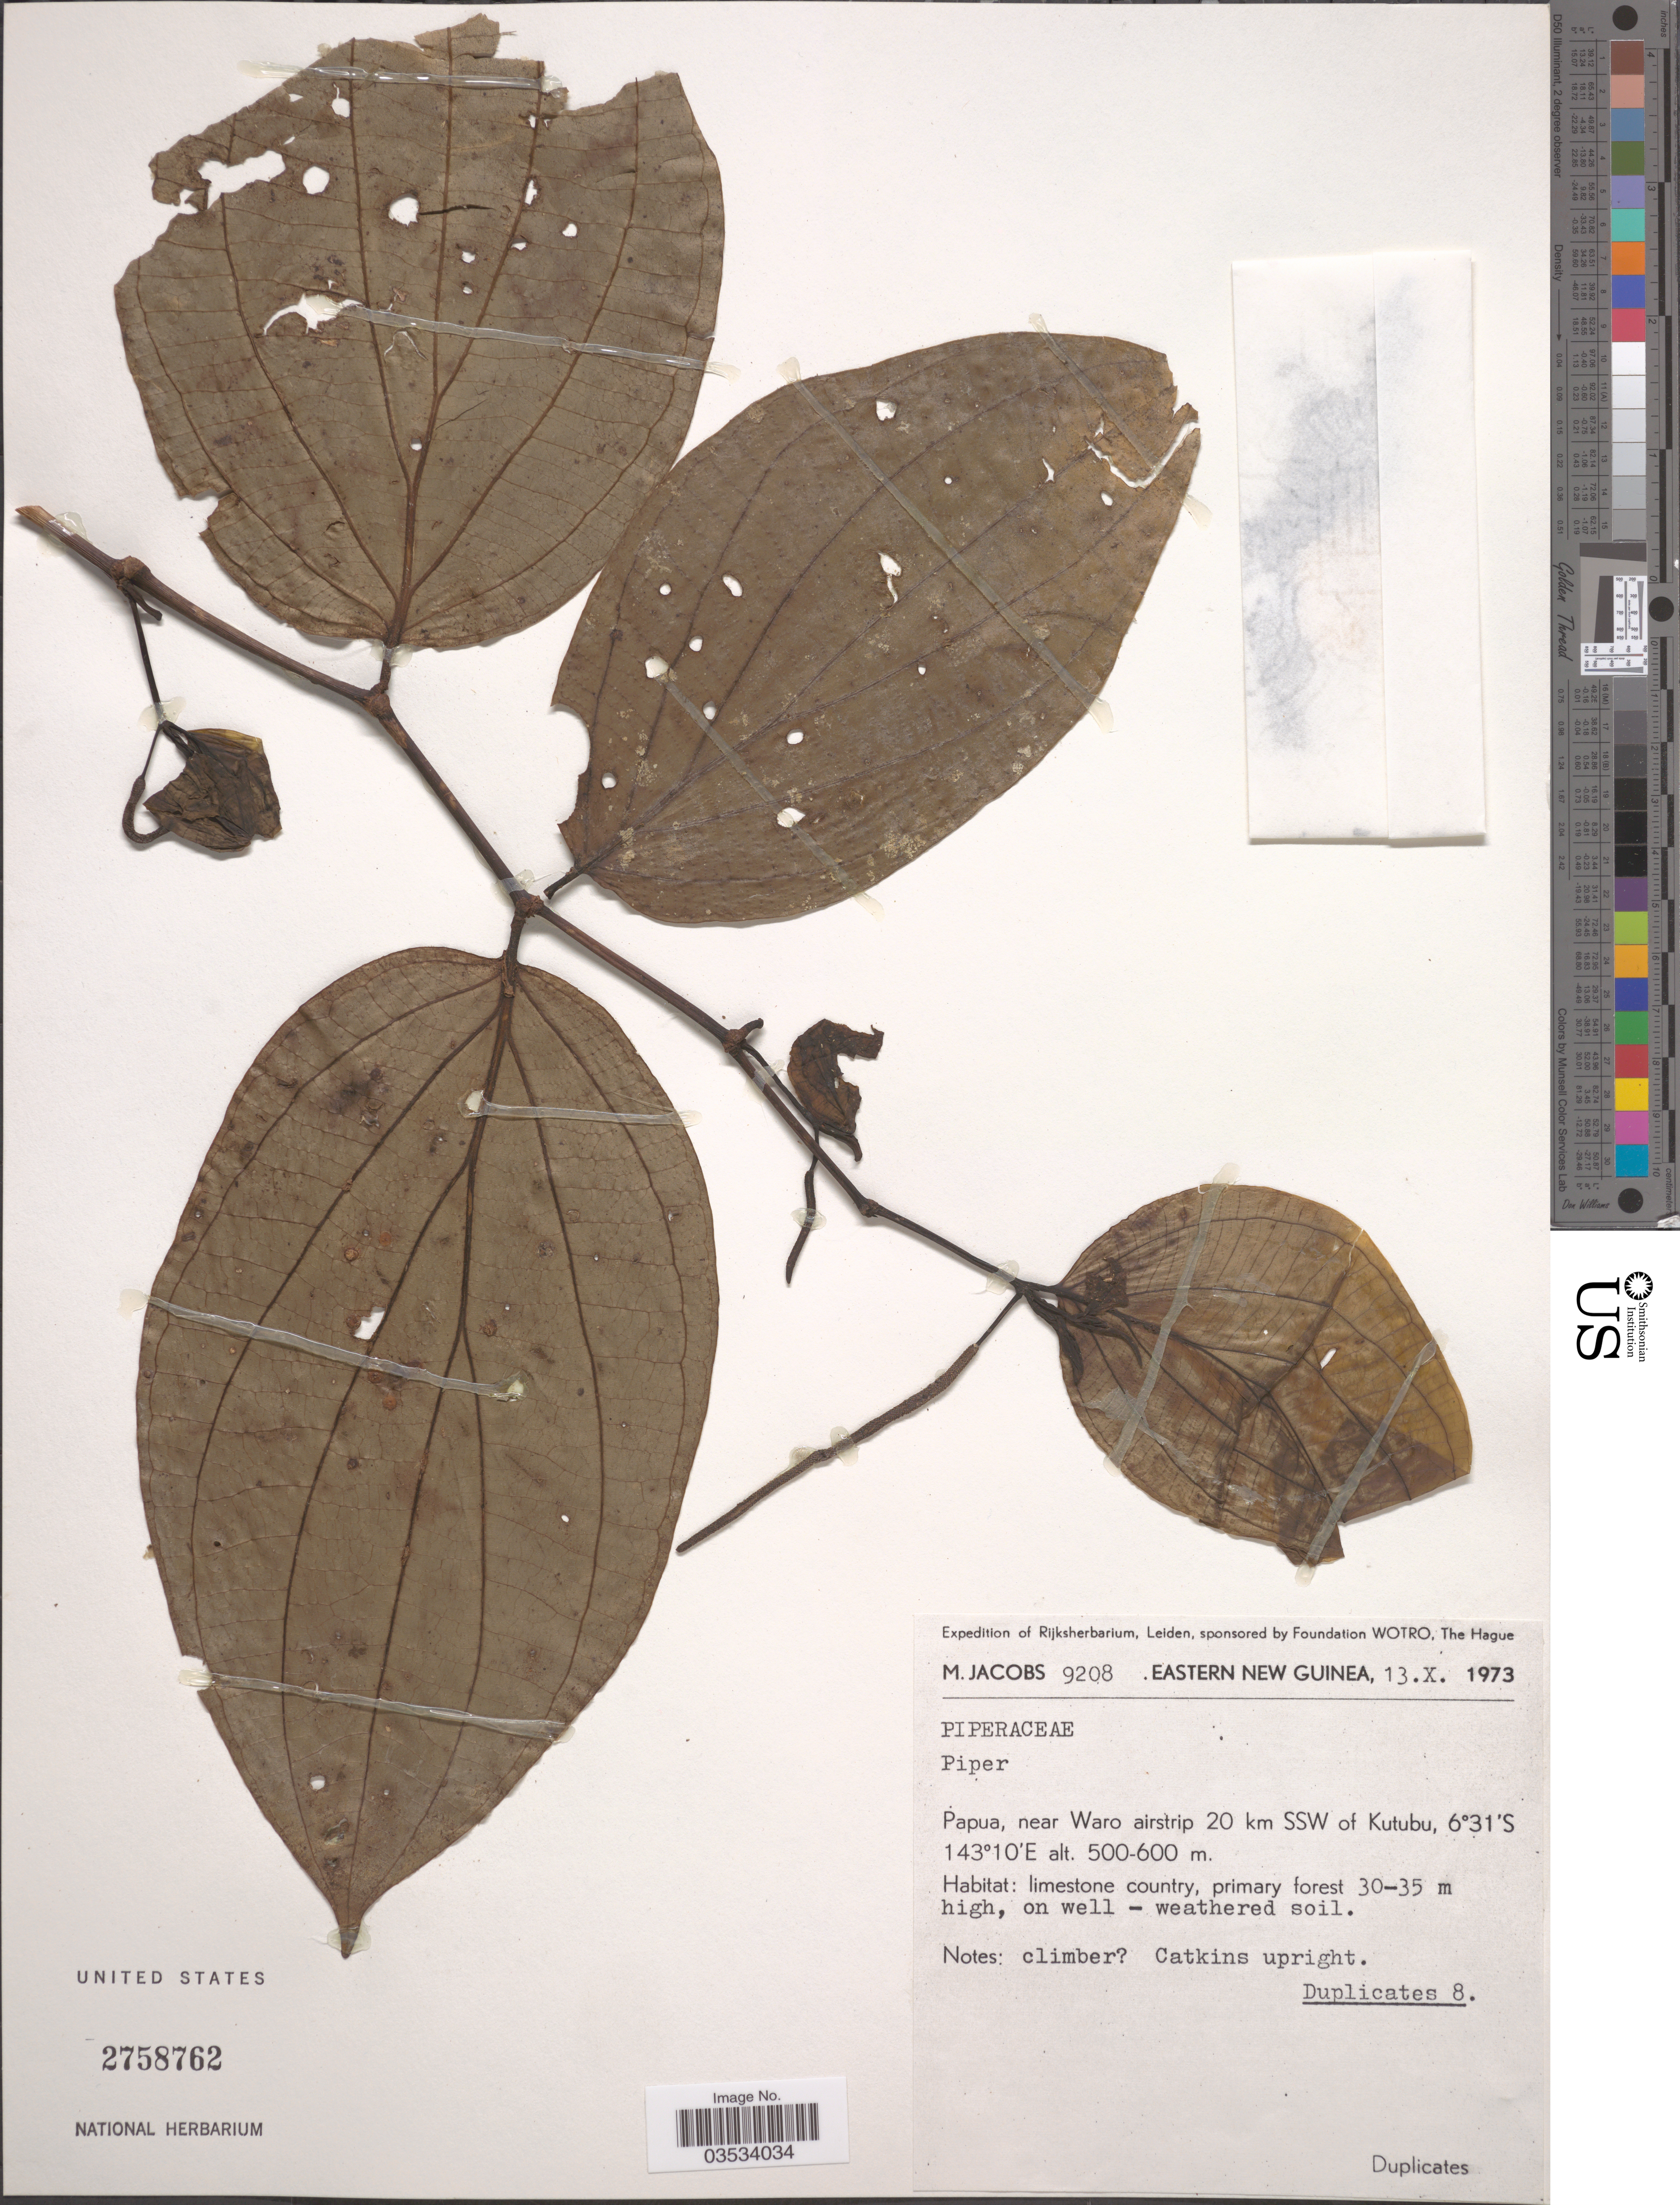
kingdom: Plantae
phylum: Tracheophyta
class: Magnoliopsida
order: Piperales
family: Piperaceae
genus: Piper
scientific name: Piper sp.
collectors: M. Jacobs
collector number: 9208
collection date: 1973-10-13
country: Papua New Guinea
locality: Eastern New Guinea. Papua, near Waro airstrip 20 km SSW of Kutubu.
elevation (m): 500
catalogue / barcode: US 2758762